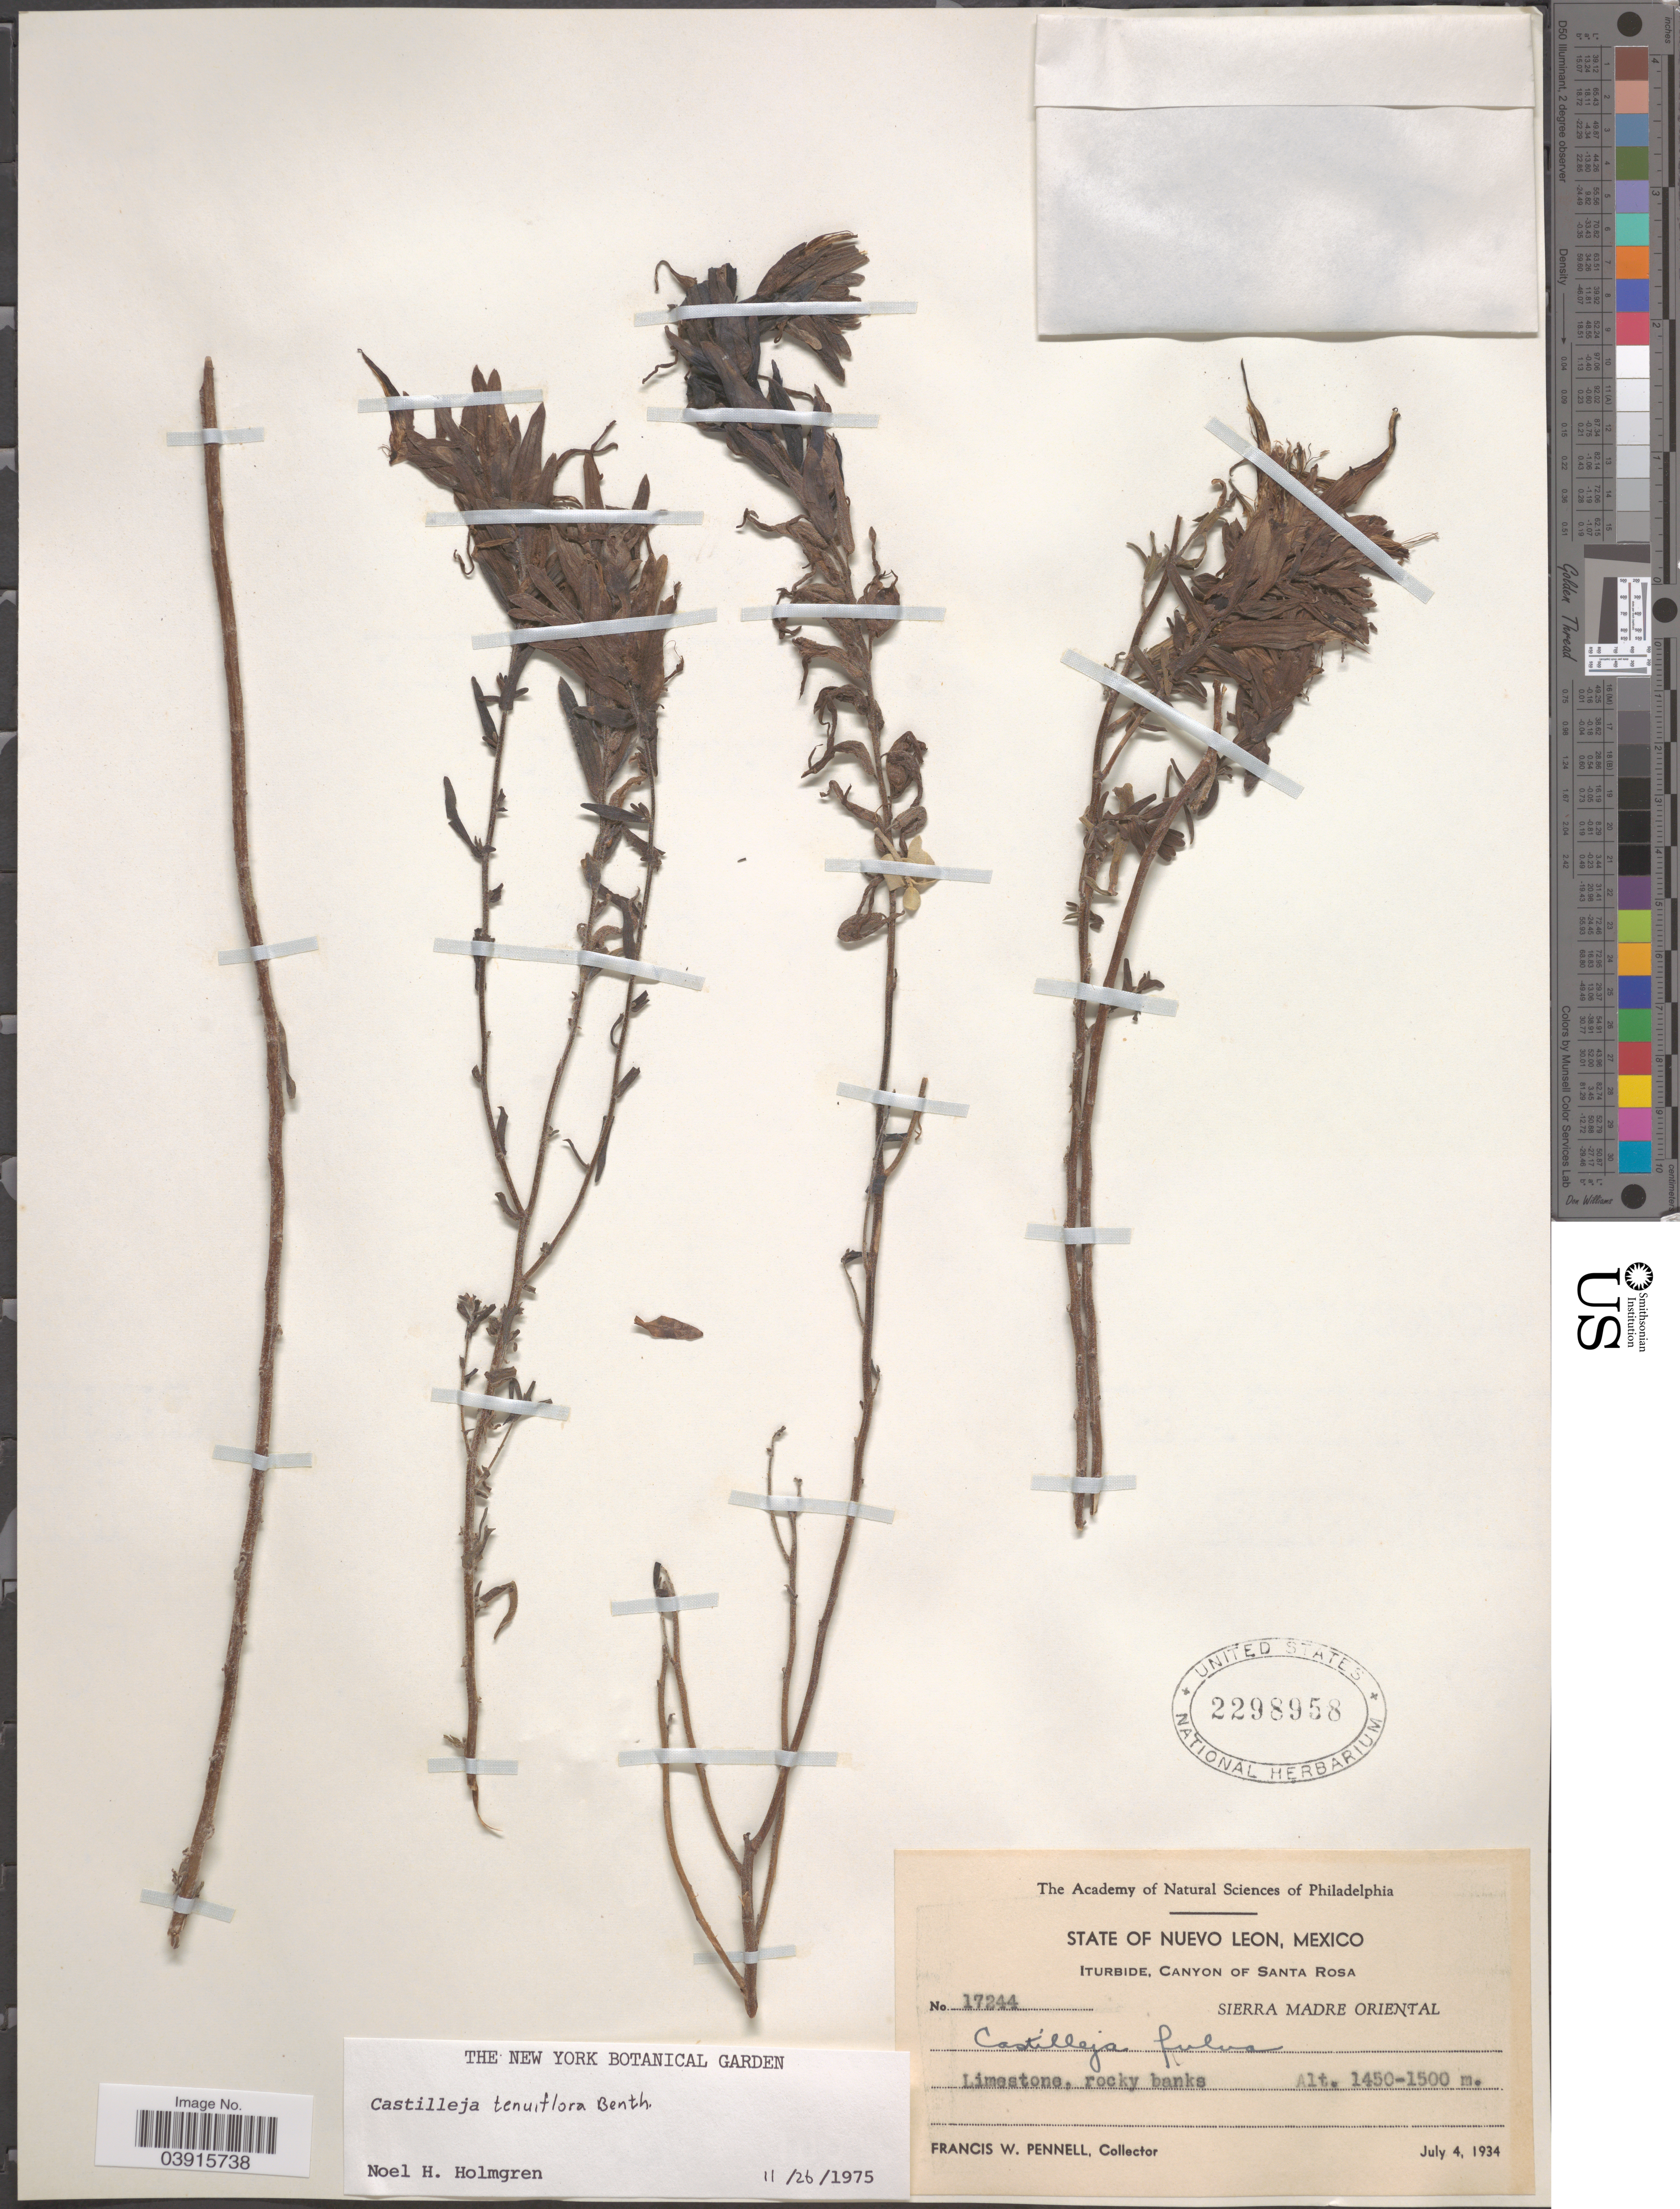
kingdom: Plantae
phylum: Tracheophyta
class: Magnoliopsida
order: Lamiales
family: Orobanchaceae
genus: Castilleja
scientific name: Castilleja tenuiflora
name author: Benth.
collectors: F. W. Pennell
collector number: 17244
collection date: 1934-07-04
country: Mexico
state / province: Nuevo León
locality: Iturbide, canyon of Santa Rosa. Sierra Madre Oriental.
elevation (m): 1450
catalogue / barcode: US 2298958